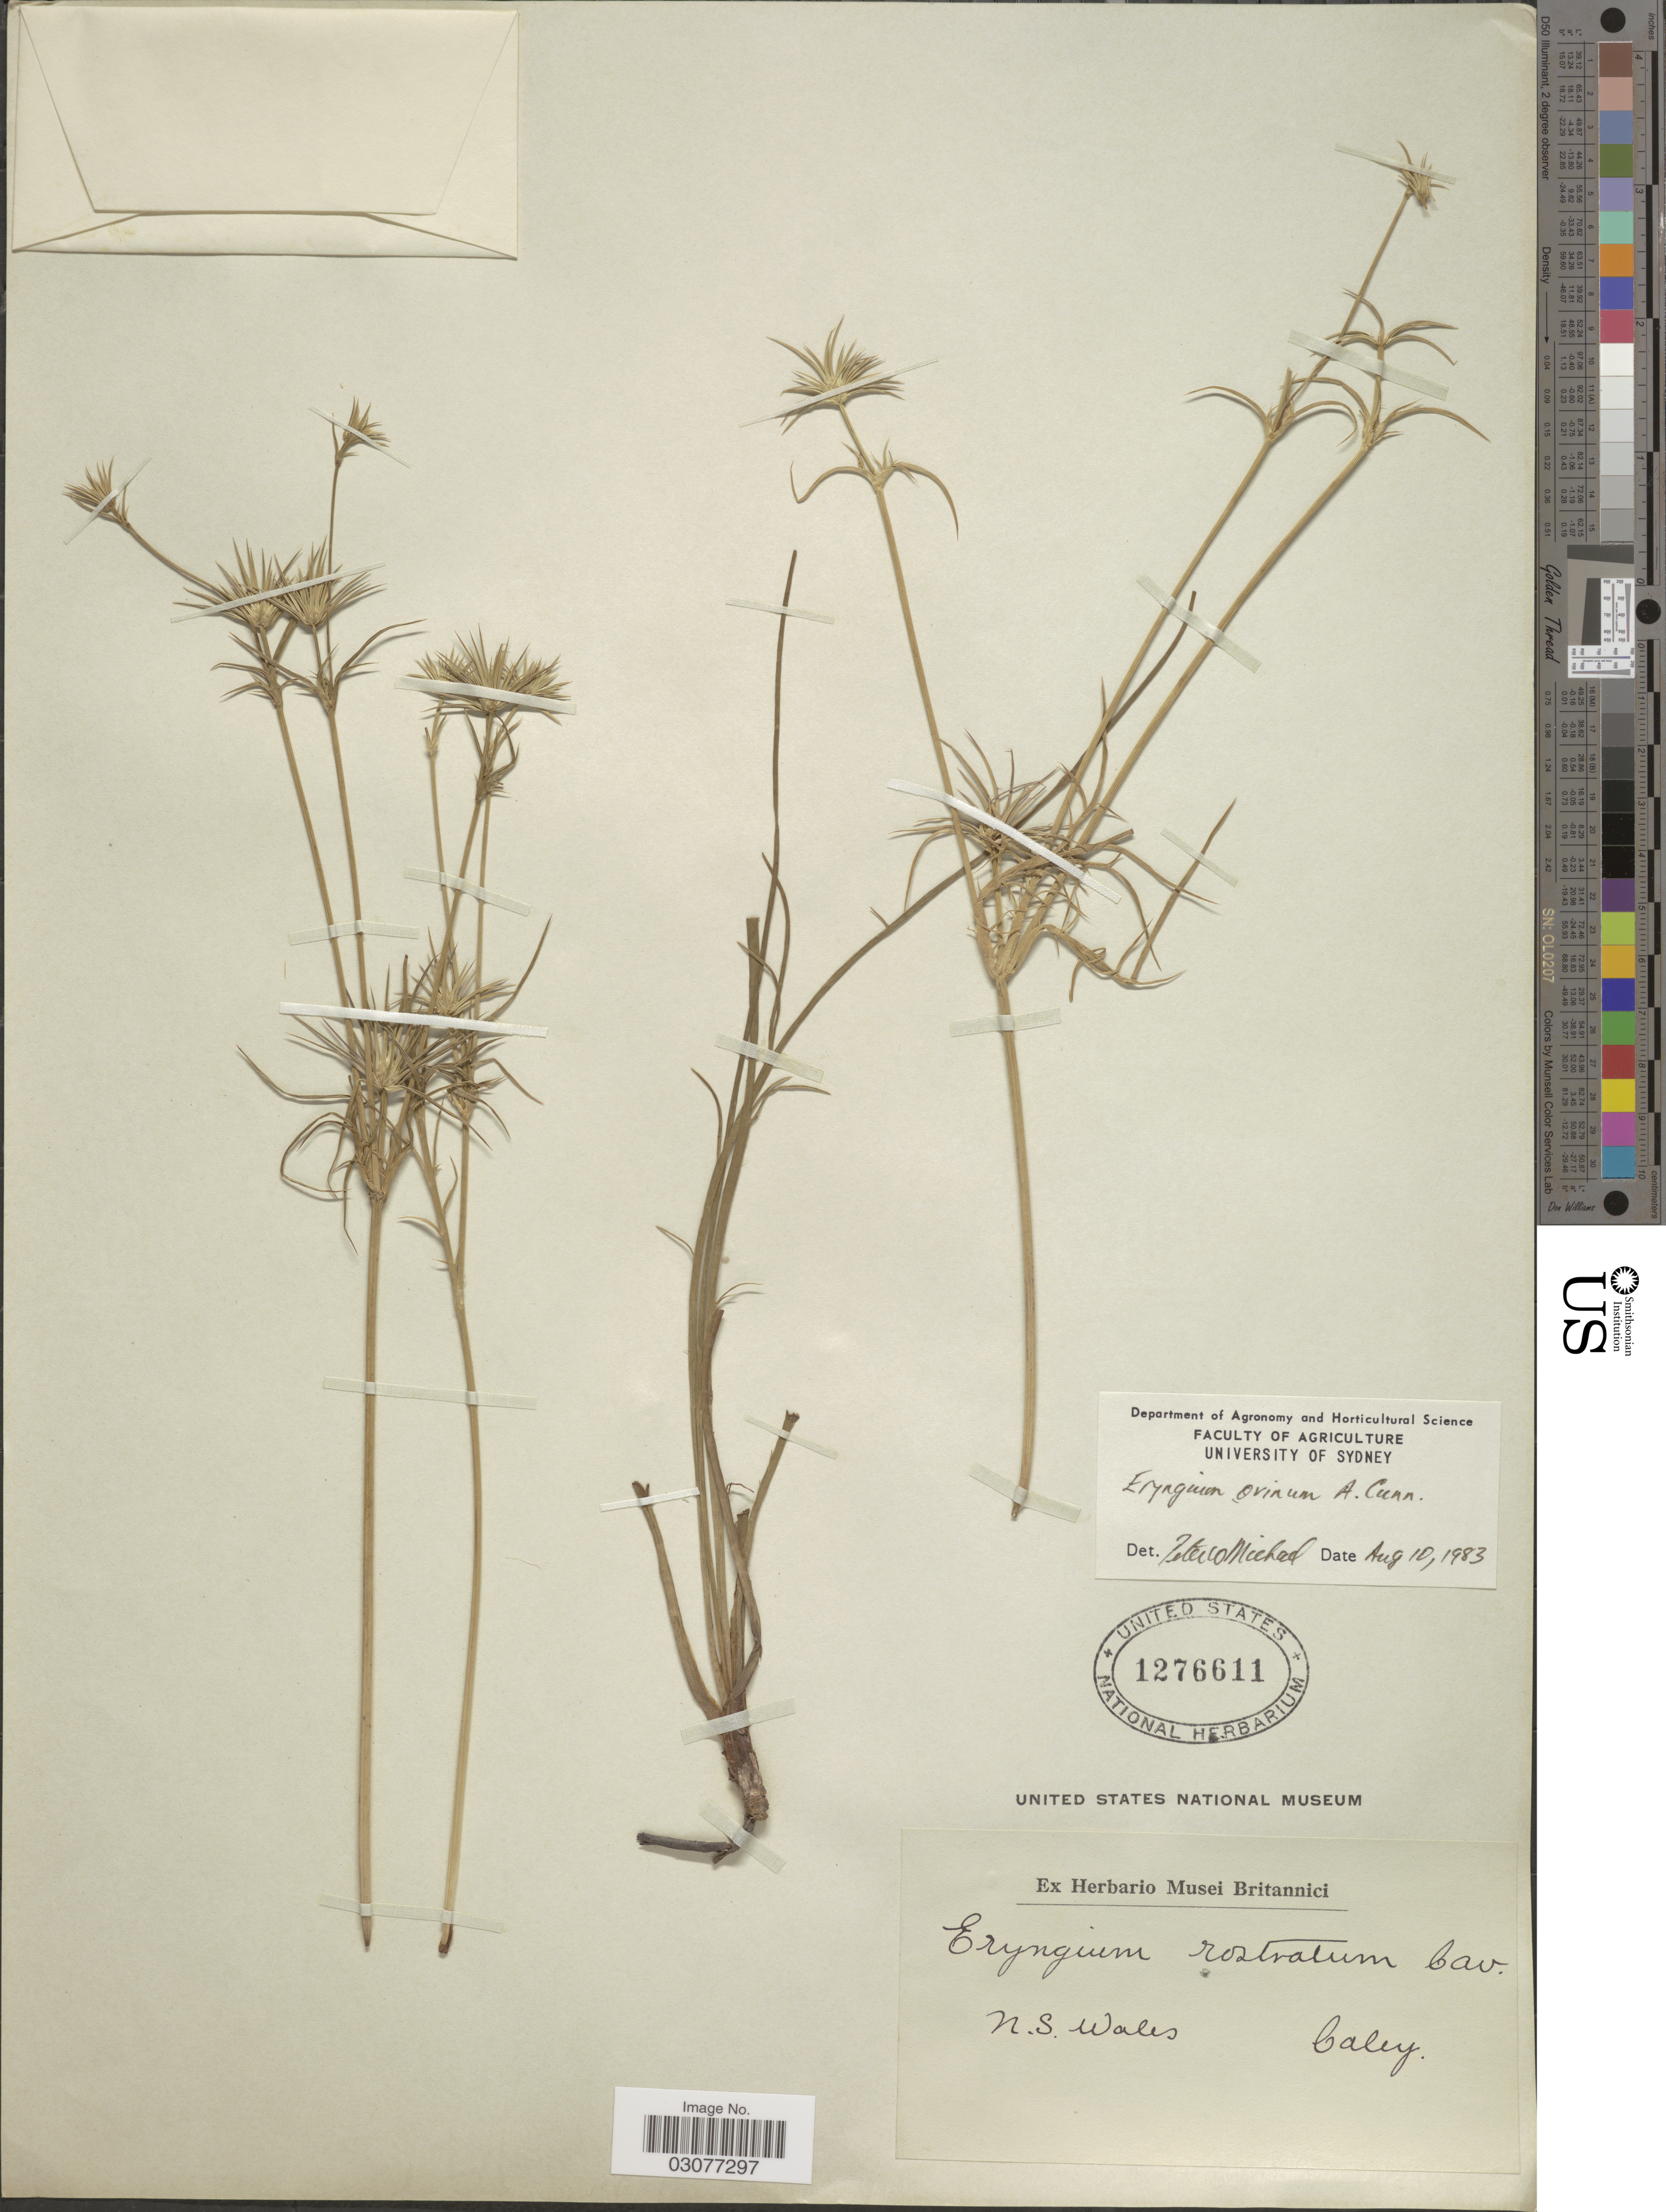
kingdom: Plantae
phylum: Tracheophyta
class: Magnoliopsida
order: Apiales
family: Apiaceae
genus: Eryngium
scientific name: Eryngium ovinum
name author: A. Cunn.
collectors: -. Caley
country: Australia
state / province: New South Wales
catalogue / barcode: US 1276611